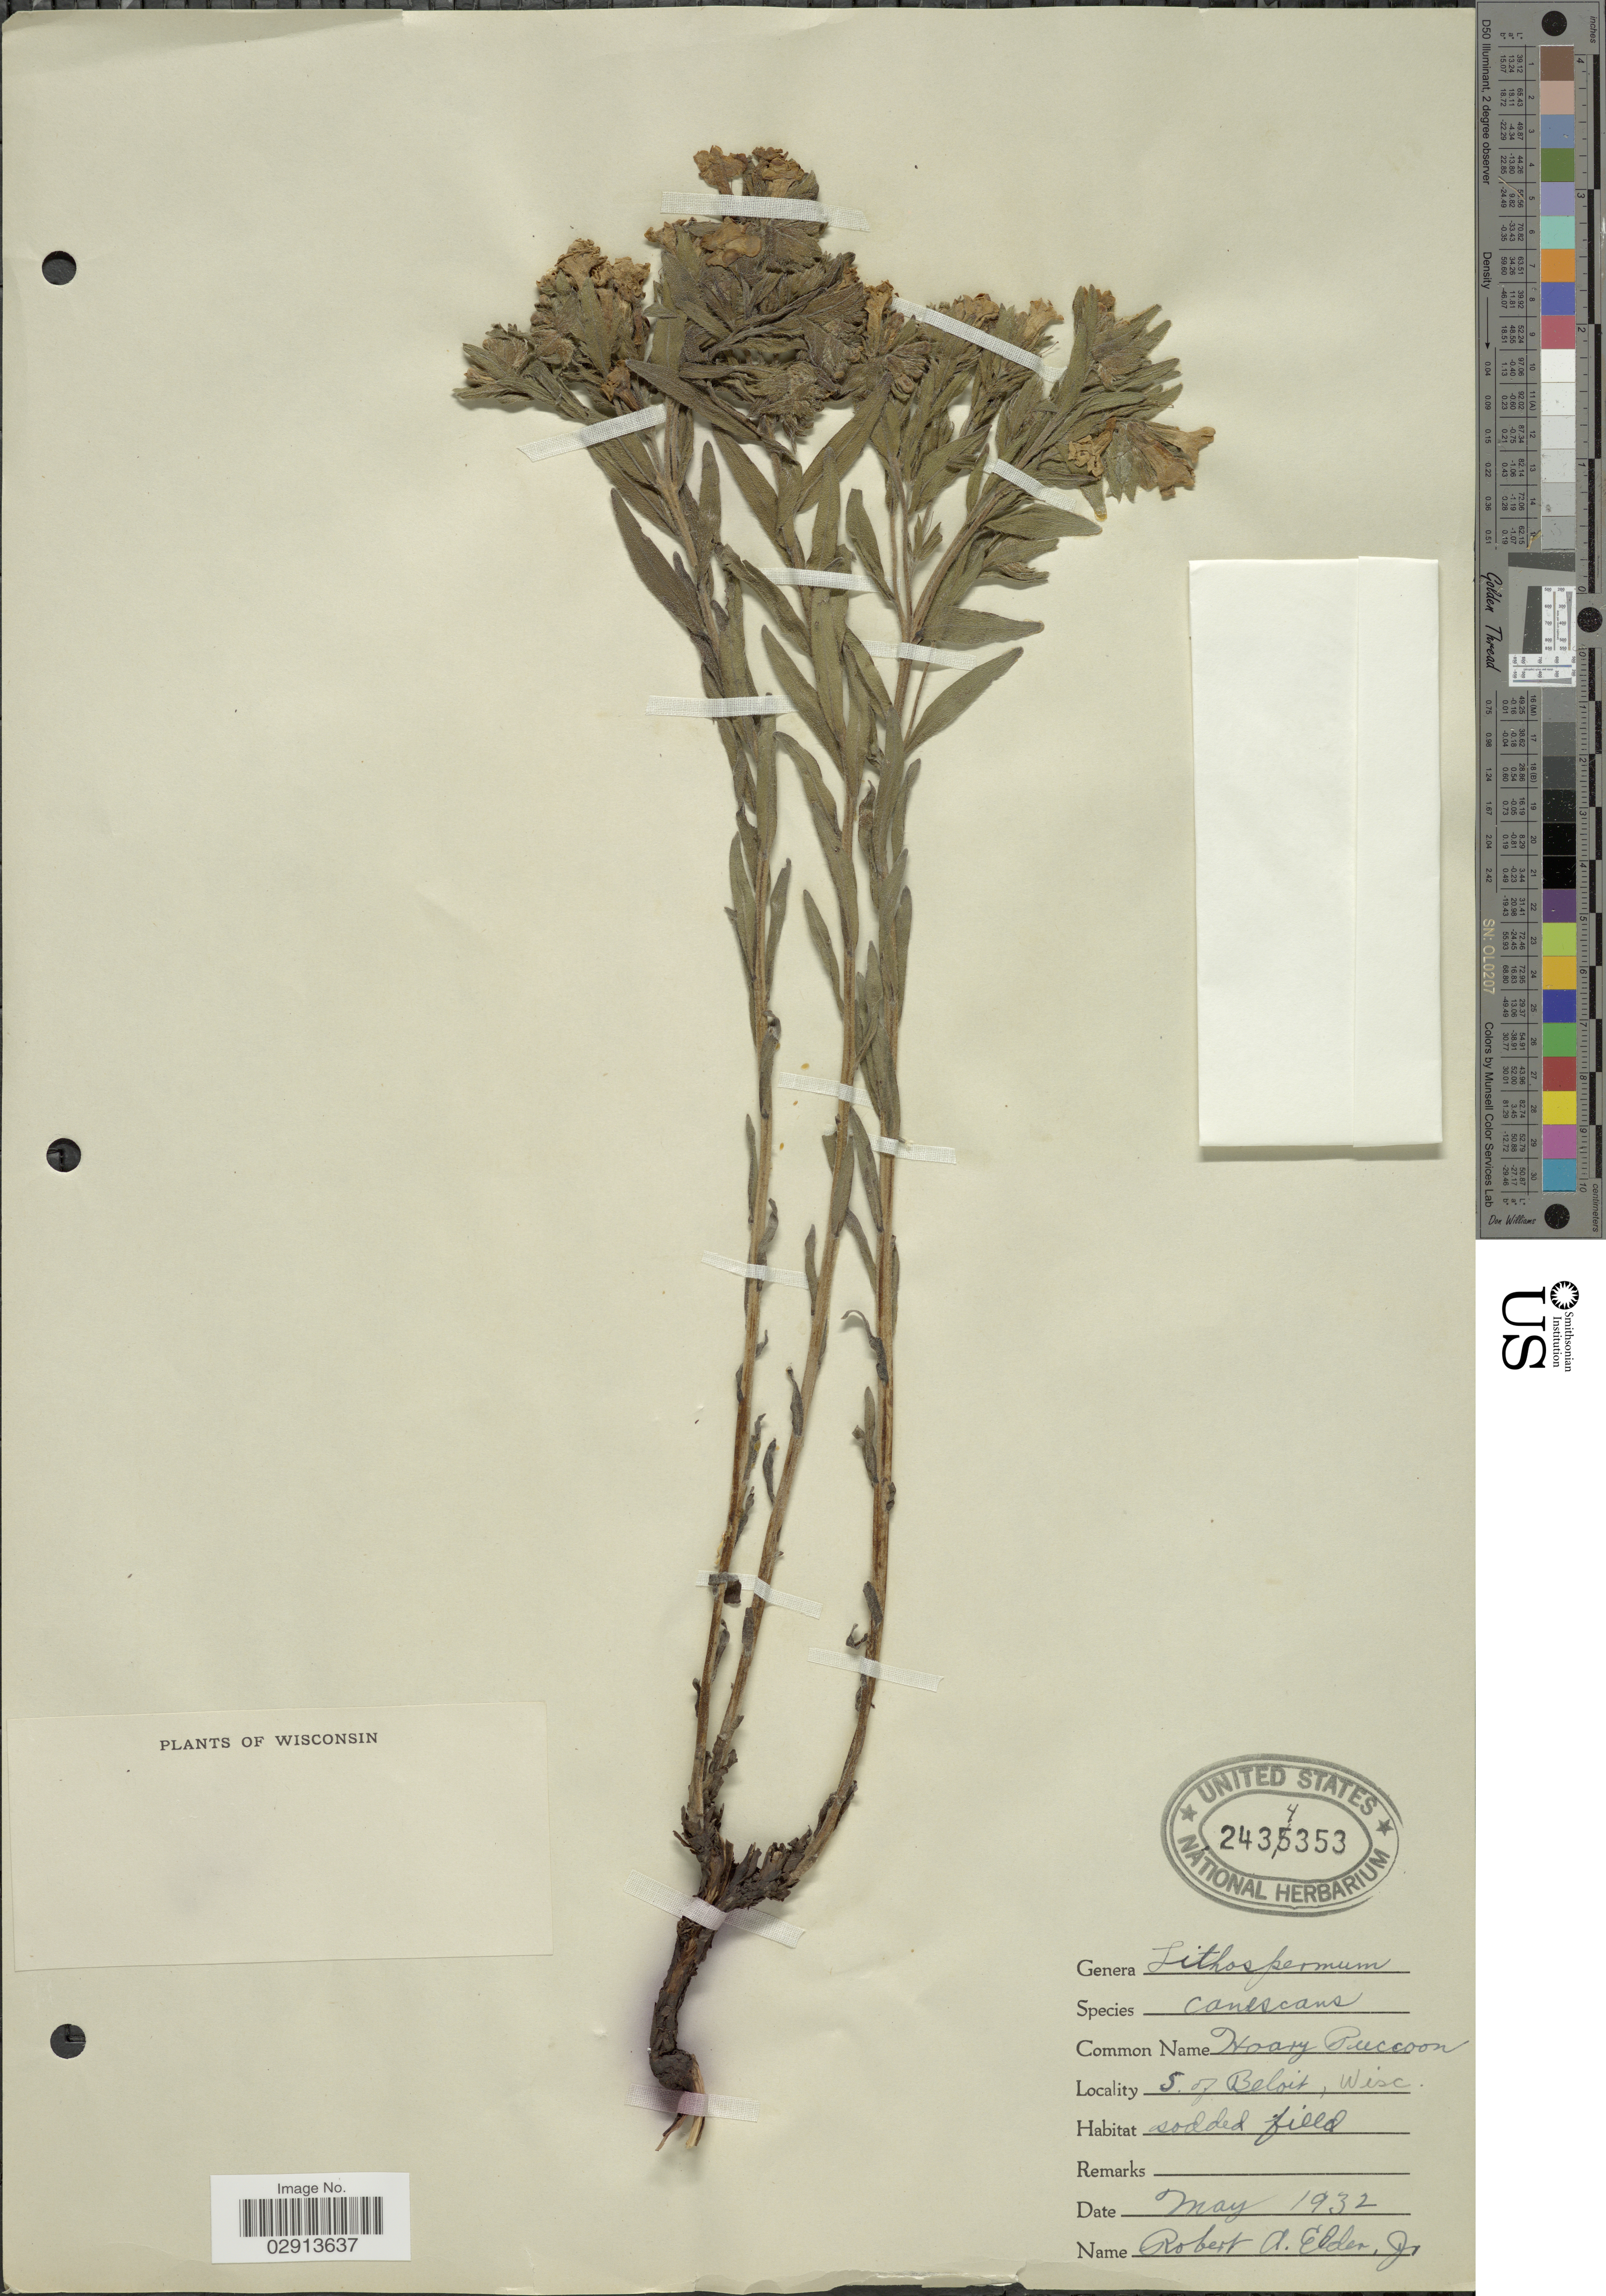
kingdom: Plantae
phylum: Tracheophyta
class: Magnoliopsida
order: Boraginales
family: Boraginaceae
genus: Lithospermum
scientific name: Lithospermum canescens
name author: (Michx.) Lehm.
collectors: R. Elder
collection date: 1932-05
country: United States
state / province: Wisconsin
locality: S of Beloit, Wisc.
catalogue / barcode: US 2434353